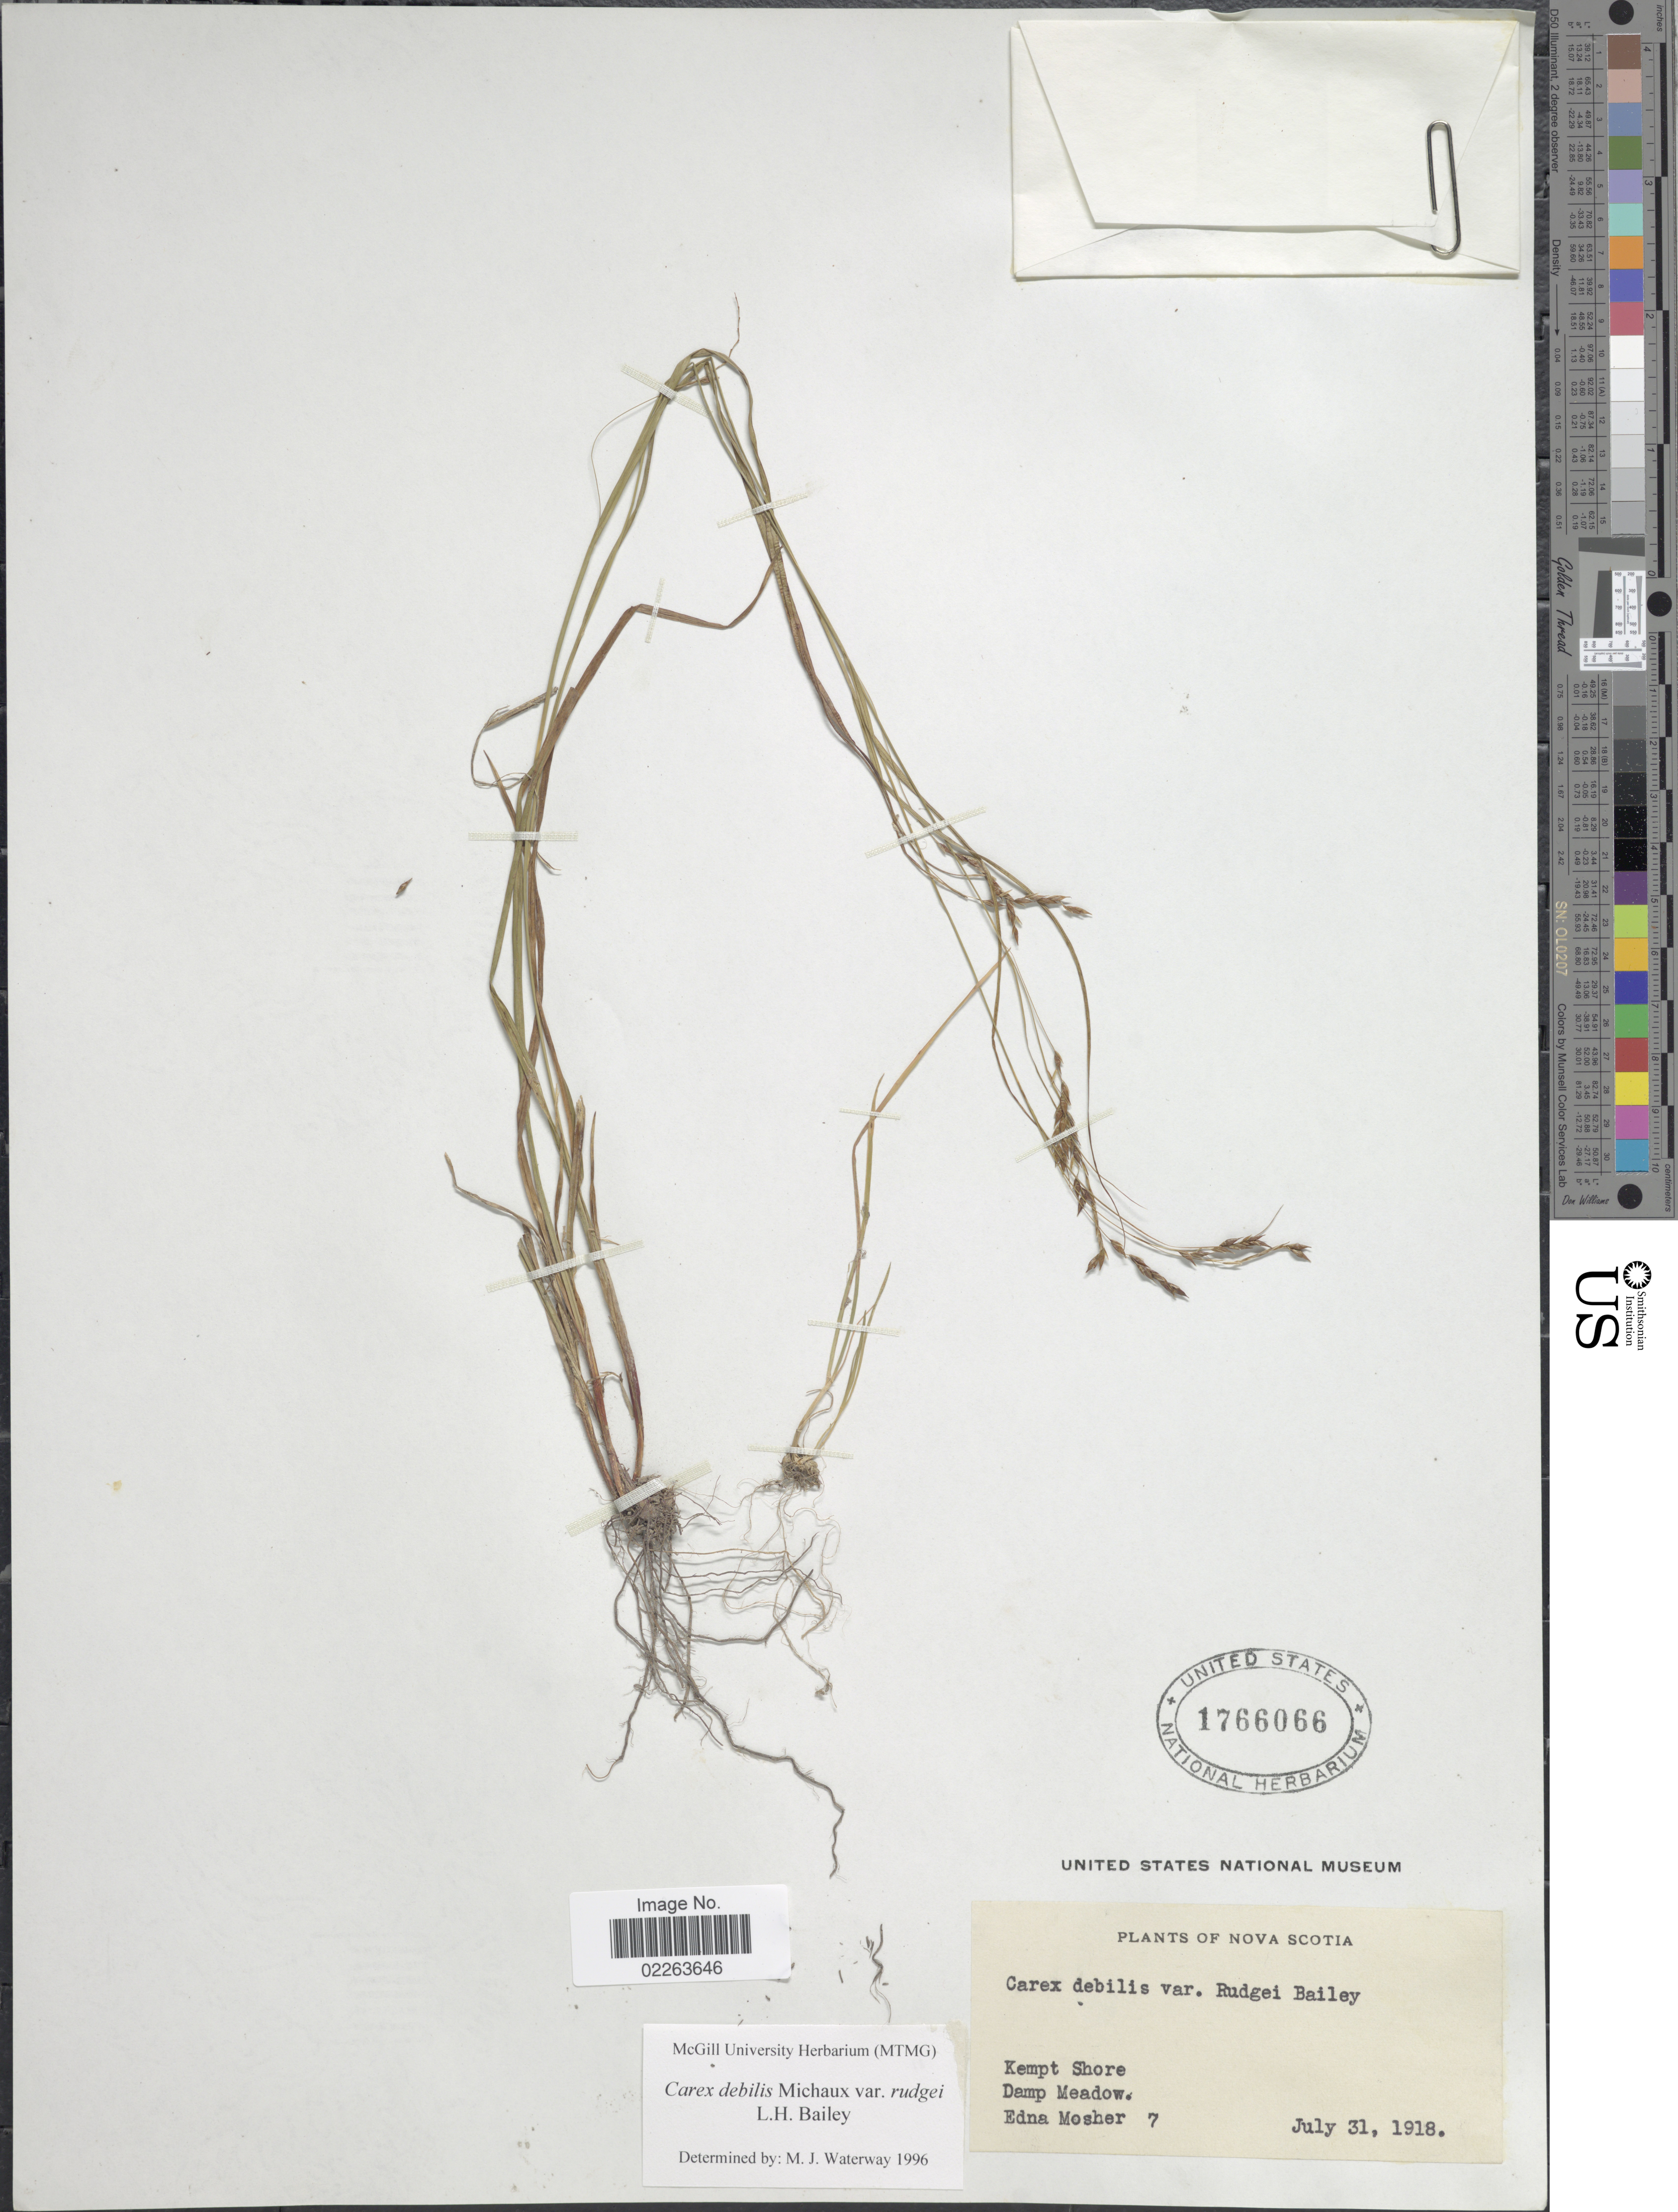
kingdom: Plantae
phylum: Tracheophyta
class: Liliopsida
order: Poales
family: Cyperaceae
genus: Carex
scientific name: Carex flexuosa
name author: Muhl. ex Willd.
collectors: E. Mosher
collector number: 7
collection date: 1918-07-31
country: Canada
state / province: Nova Scotia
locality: Kempt Shore, Damp Meadow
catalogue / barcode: US 1766066